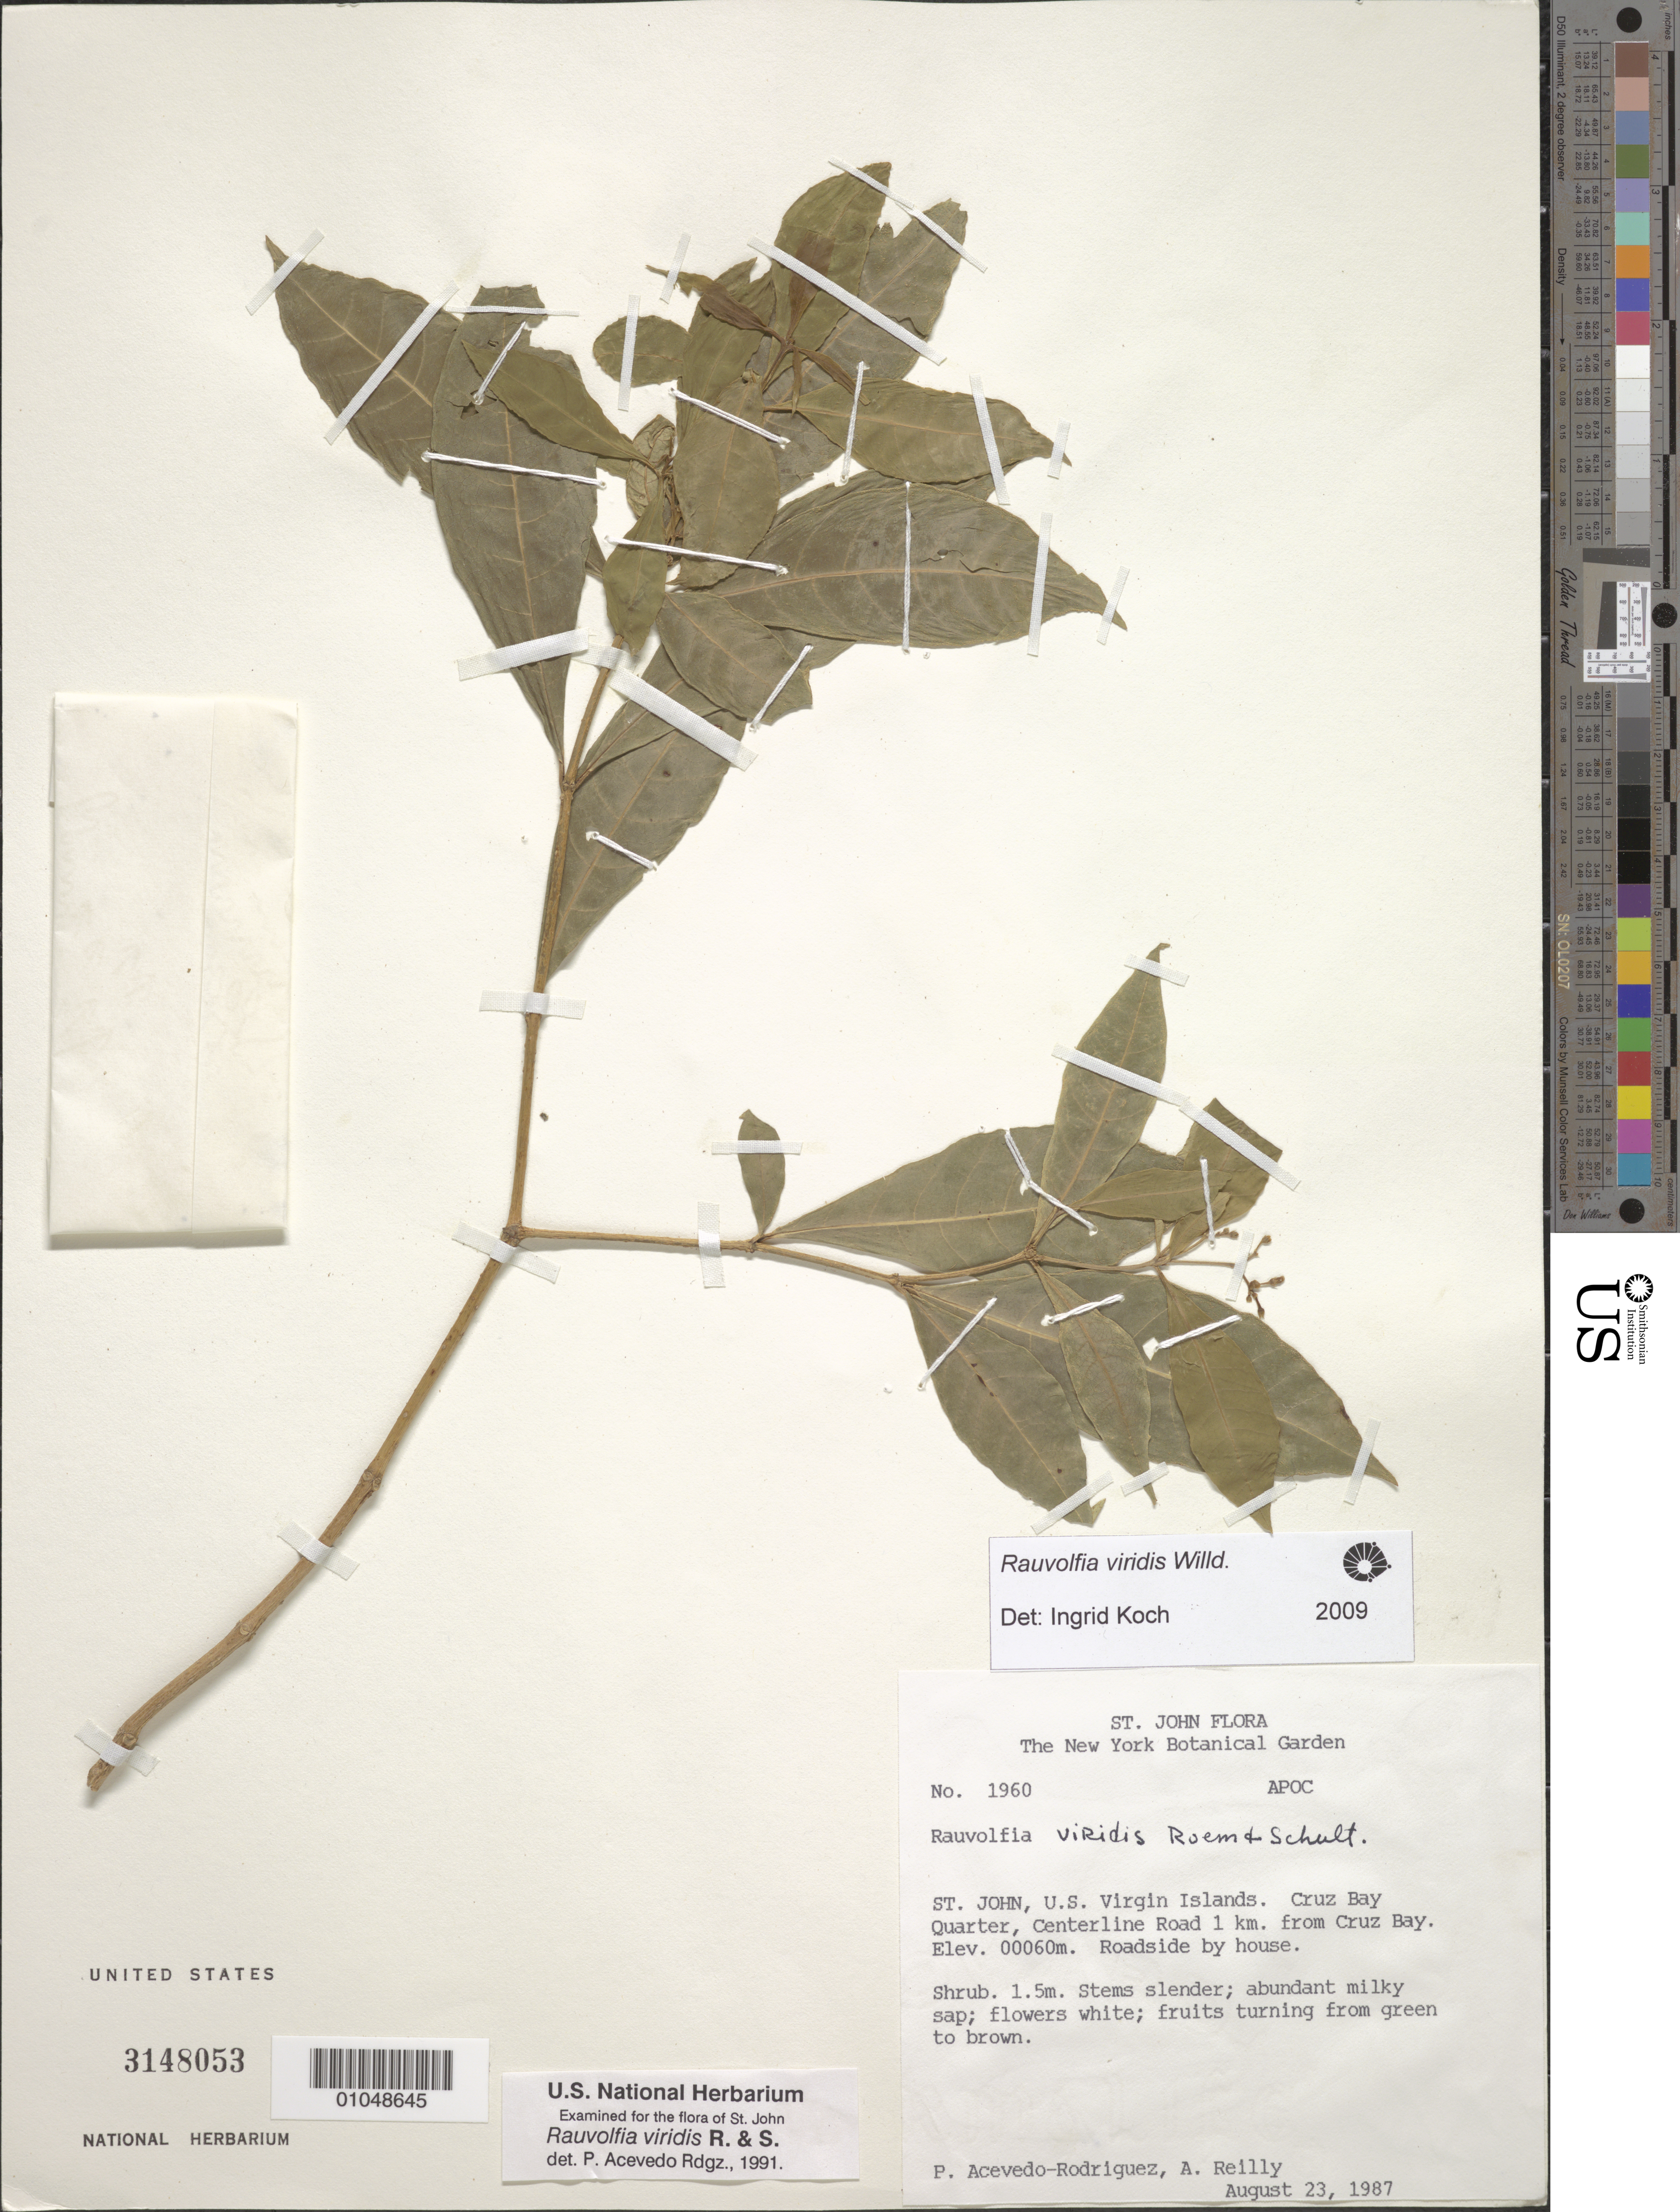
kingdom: Plantae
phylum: Tracheophyta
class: Magnoliopsida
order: Gentianales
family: Apocynaceae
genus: Rauvolfia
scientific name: Rauvolfia viridis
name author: Willd. ex Roem. & Schult.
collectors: P. Acevedo-Rodr. & A. Reilly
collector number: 1960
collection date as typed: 23 Aug 1987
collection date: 1987-08-23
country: U.S. Virgin Islands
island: St. John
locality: Cruz Bay Quarter; Centerline Road 1 km. from Cruz Bay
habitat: Roadside by house.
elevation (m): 60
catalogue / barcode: US 3148053